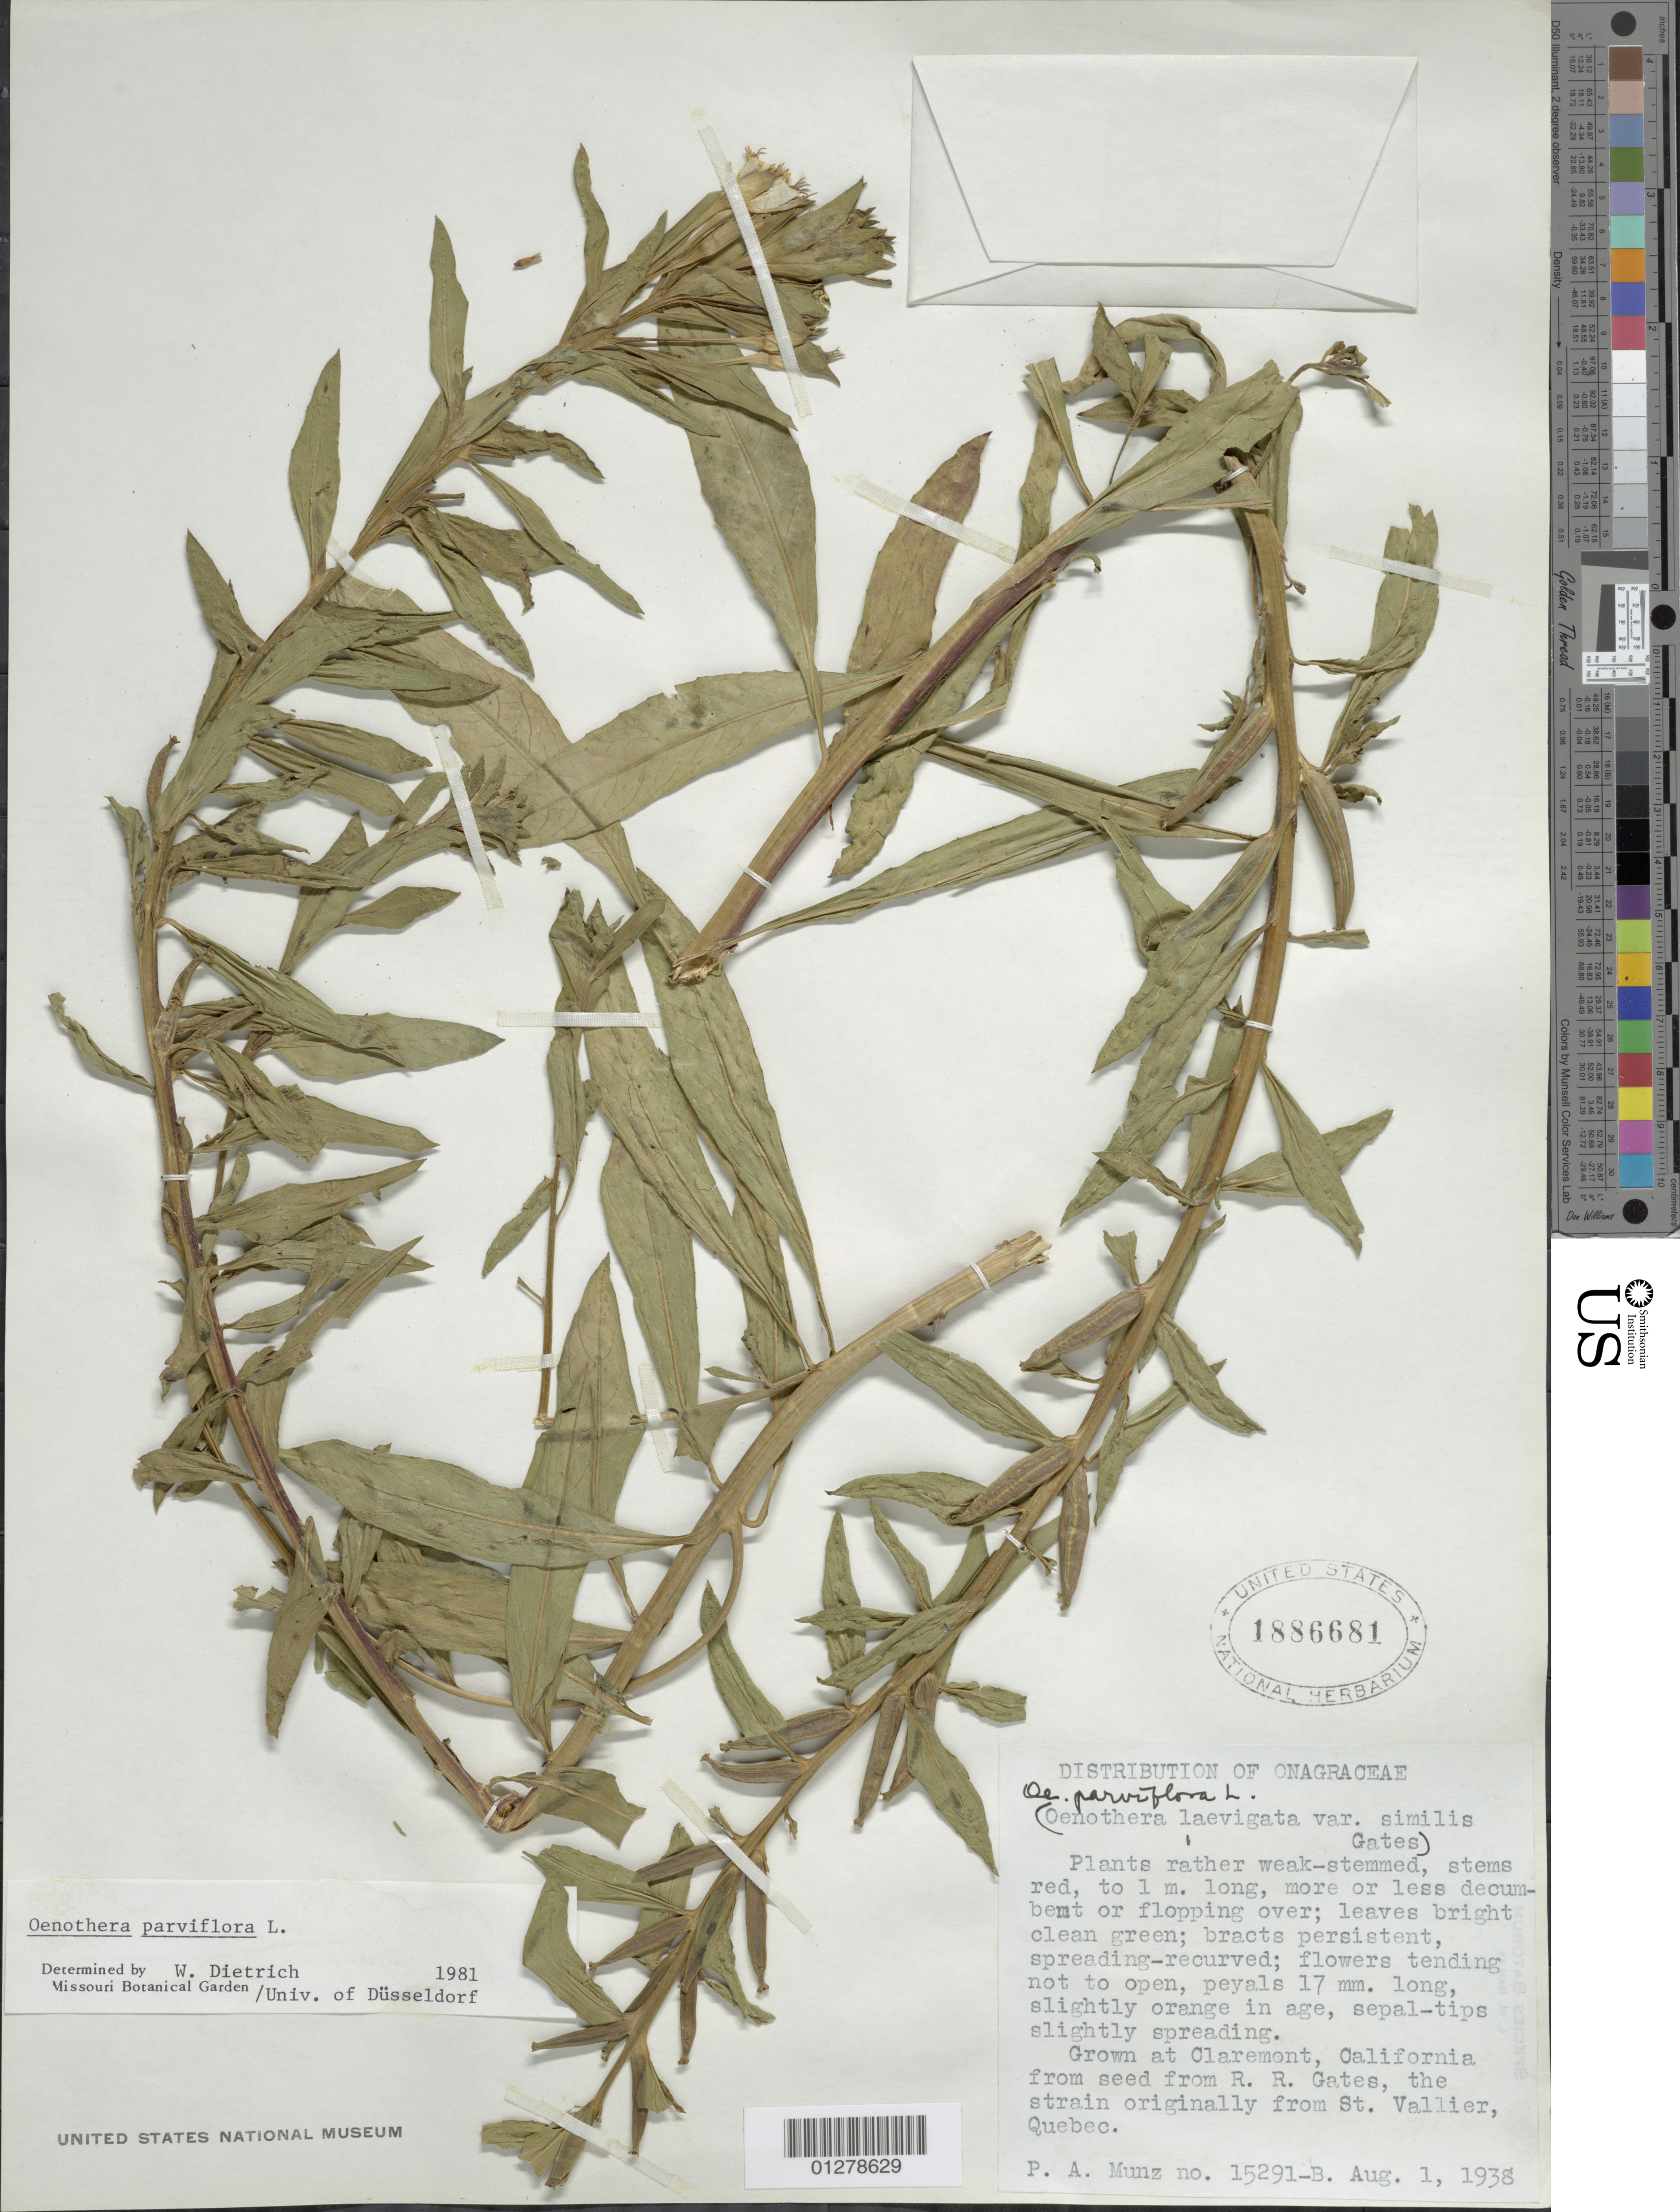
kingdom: Plantae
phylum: Tracheophyta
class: Magnoliopsida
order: Myrtales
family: Onagraceae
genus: Oenothera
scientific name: Oenothera parviflora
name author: L.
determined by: Dietrich, W.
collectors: P. A. Munz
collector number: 15291-B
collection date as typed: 01 Aug 1938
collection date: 1938-08-01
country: United States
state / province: California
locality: Claremont, Pomona College Herbarium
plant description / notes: Grown from seed from R. R. Gates, St. Vallier, Quebec.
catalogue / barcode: US 1886681